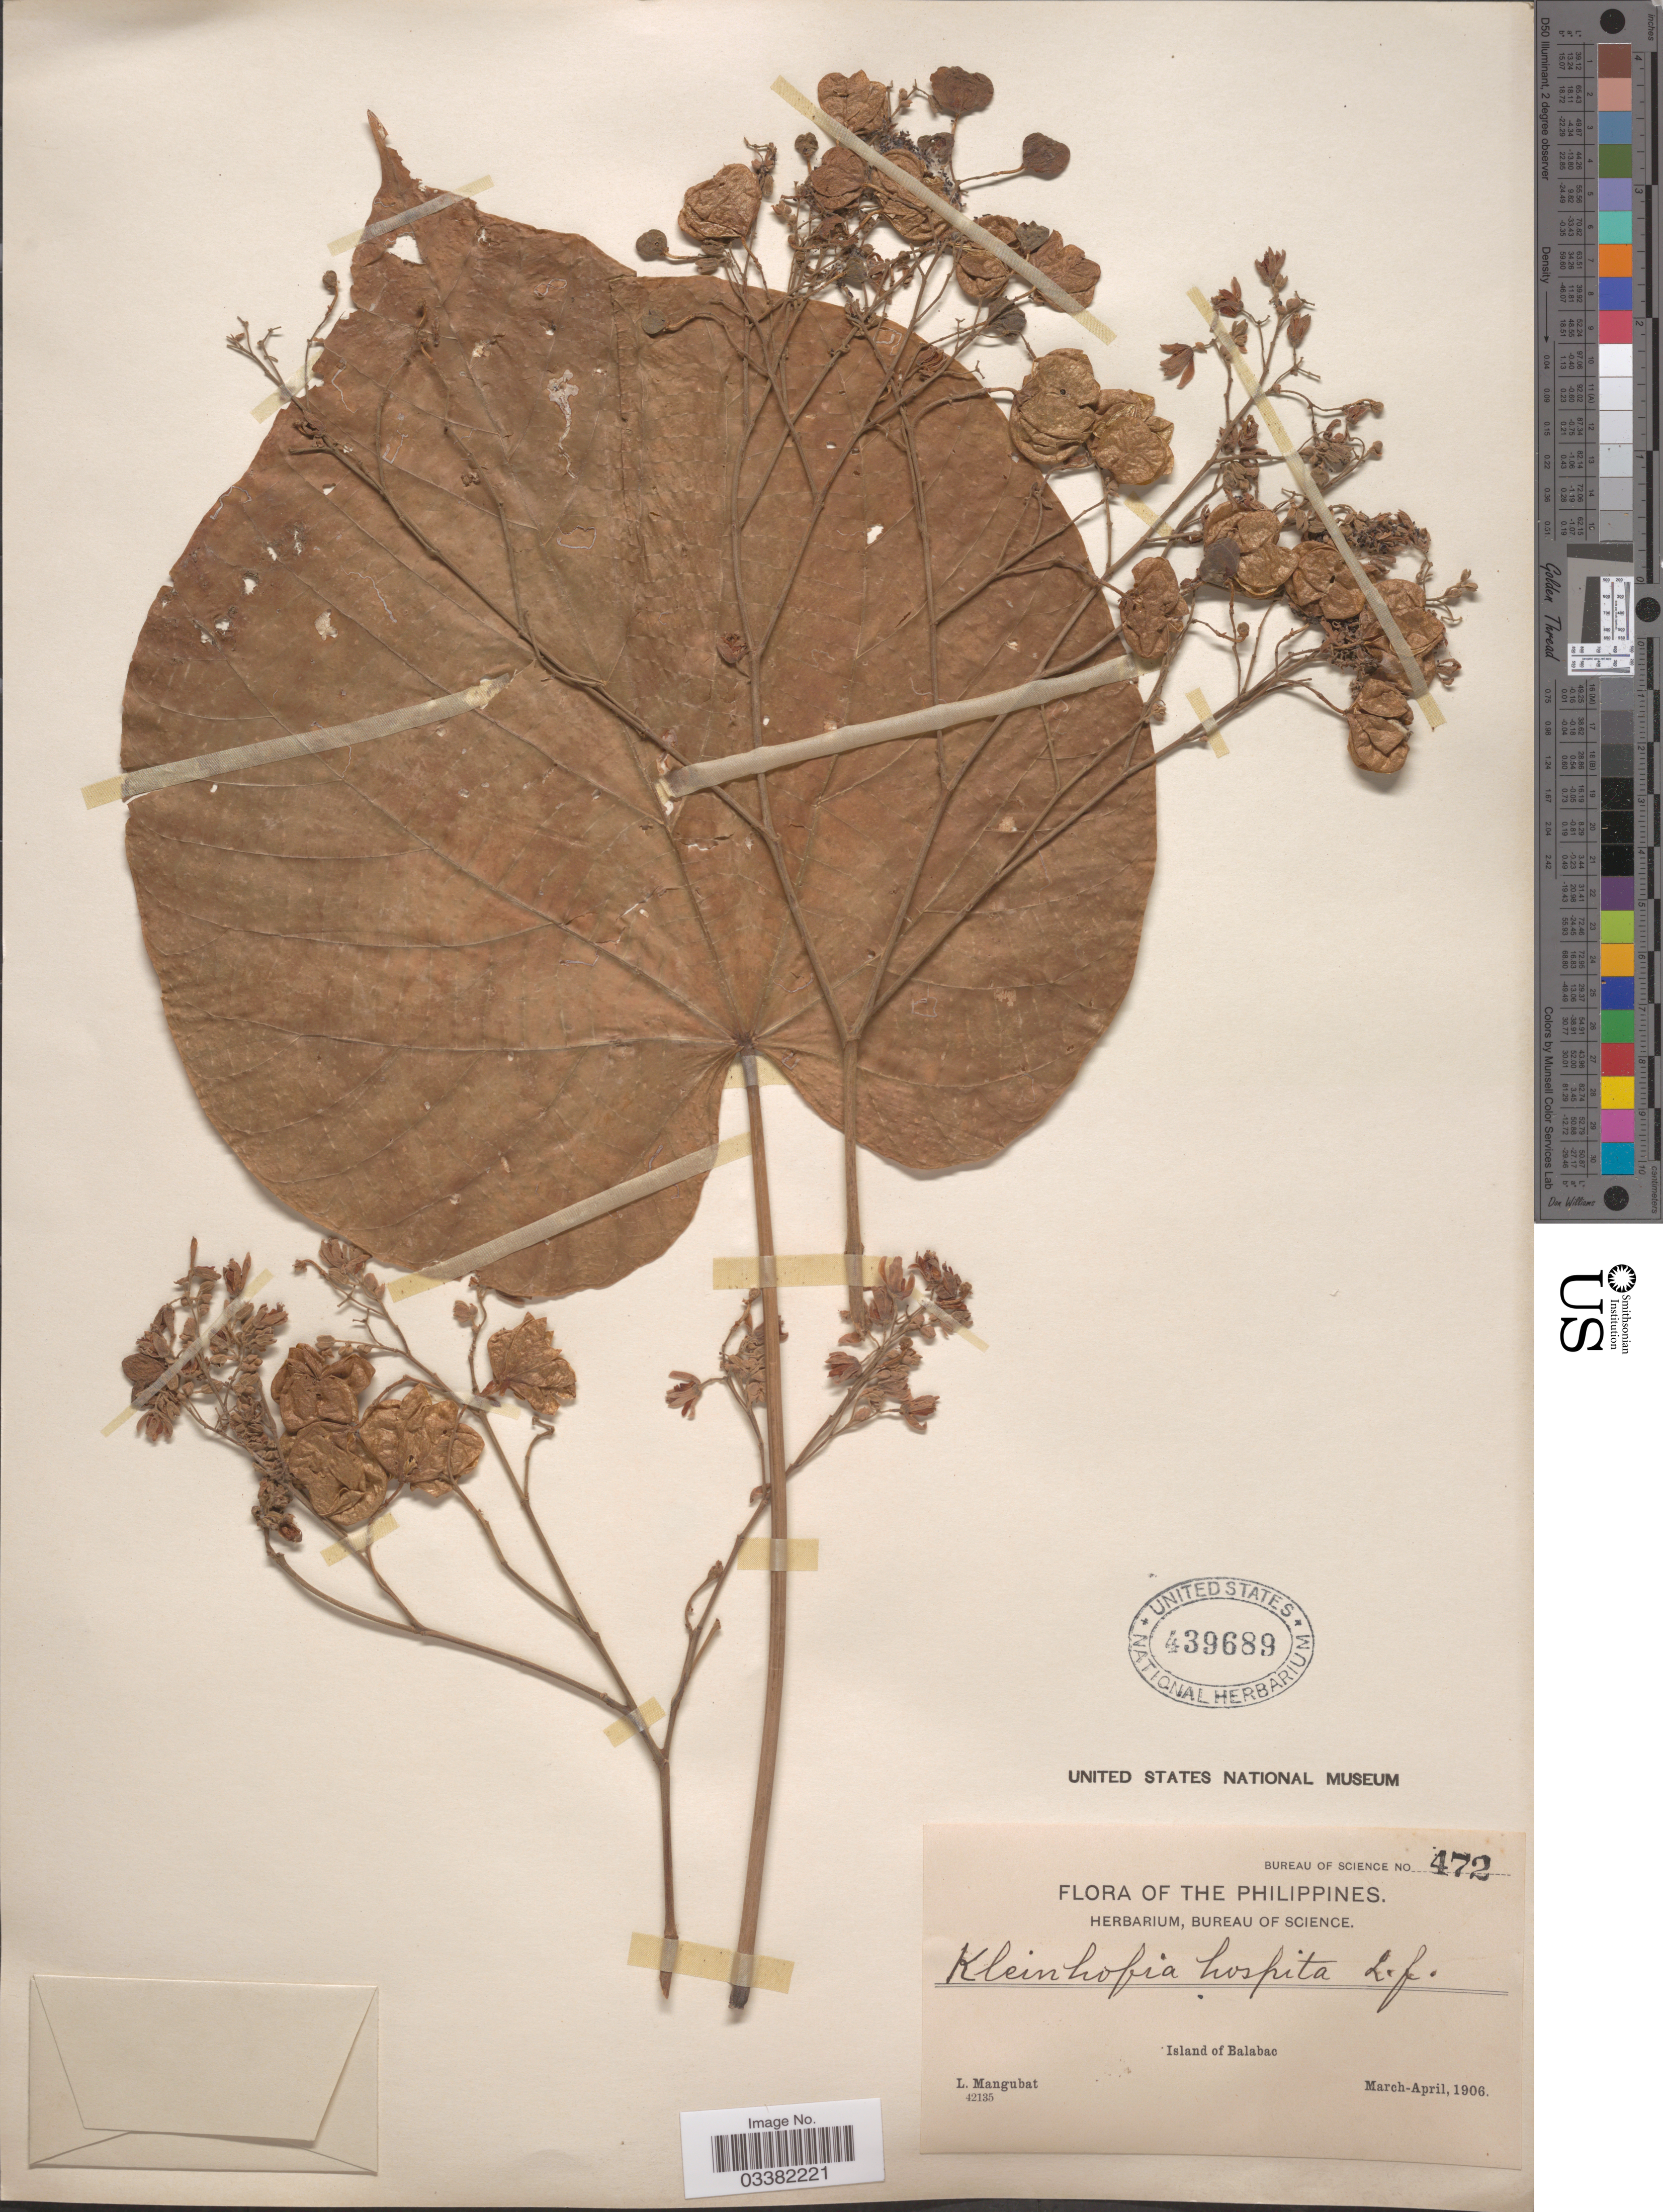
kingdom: Plantae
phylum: Tracheophyta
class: Magnoliopsida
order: Malvales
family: Malvaceae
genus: Kleinhovia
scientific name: Kleinhovia hospita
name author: L.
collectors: L. Mangubat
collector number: Bureau of Science 472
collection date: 1906-03/1906-04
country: Philippines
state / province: Mimaropa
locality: Island of Balabac.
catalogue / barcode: US 439689